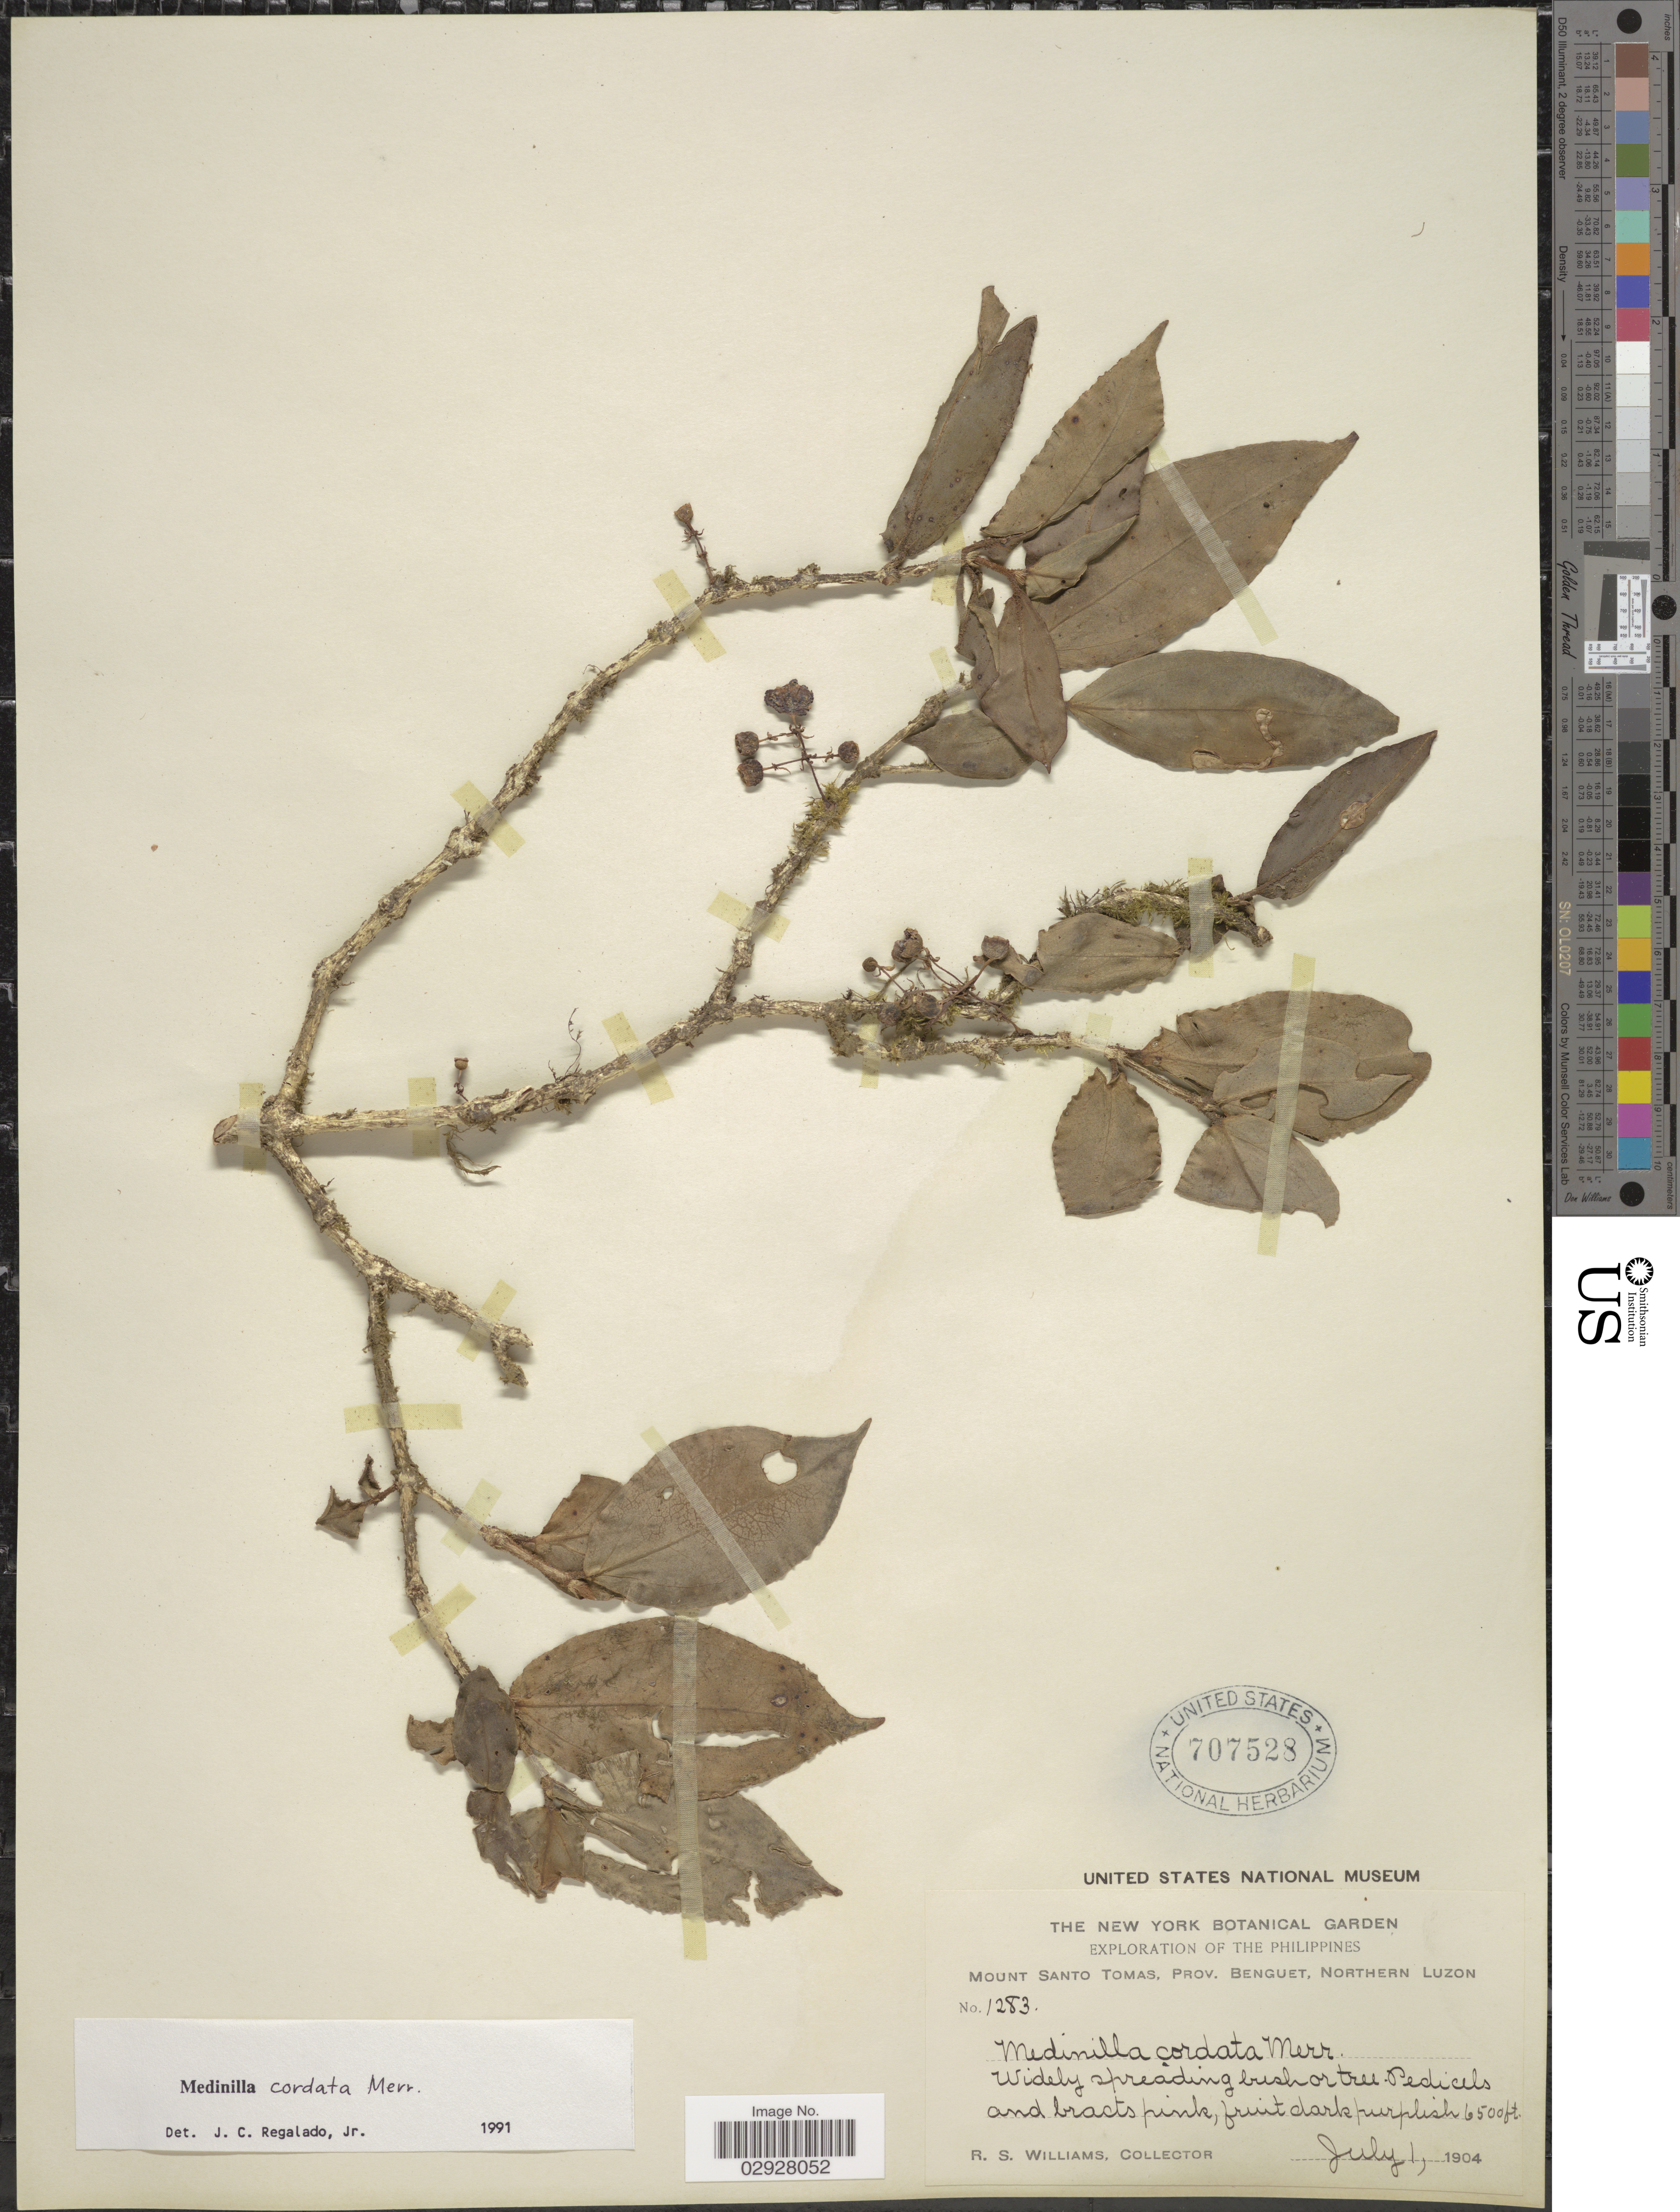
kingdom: Plantae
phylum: Tracheophyta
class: Magnoliopsida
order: Myrtales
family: Melastomataceae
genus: Medinilla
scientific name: Medinilla cordata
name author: Merr.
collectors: R. S. Williams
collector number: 1283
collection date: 1904-07-01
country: Philippines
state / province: Cordillera (Administrative Region)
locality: Mount Santo Tomas, Prov. Benguet, Northern Luzon.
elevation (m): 1981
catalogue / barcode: US 707528